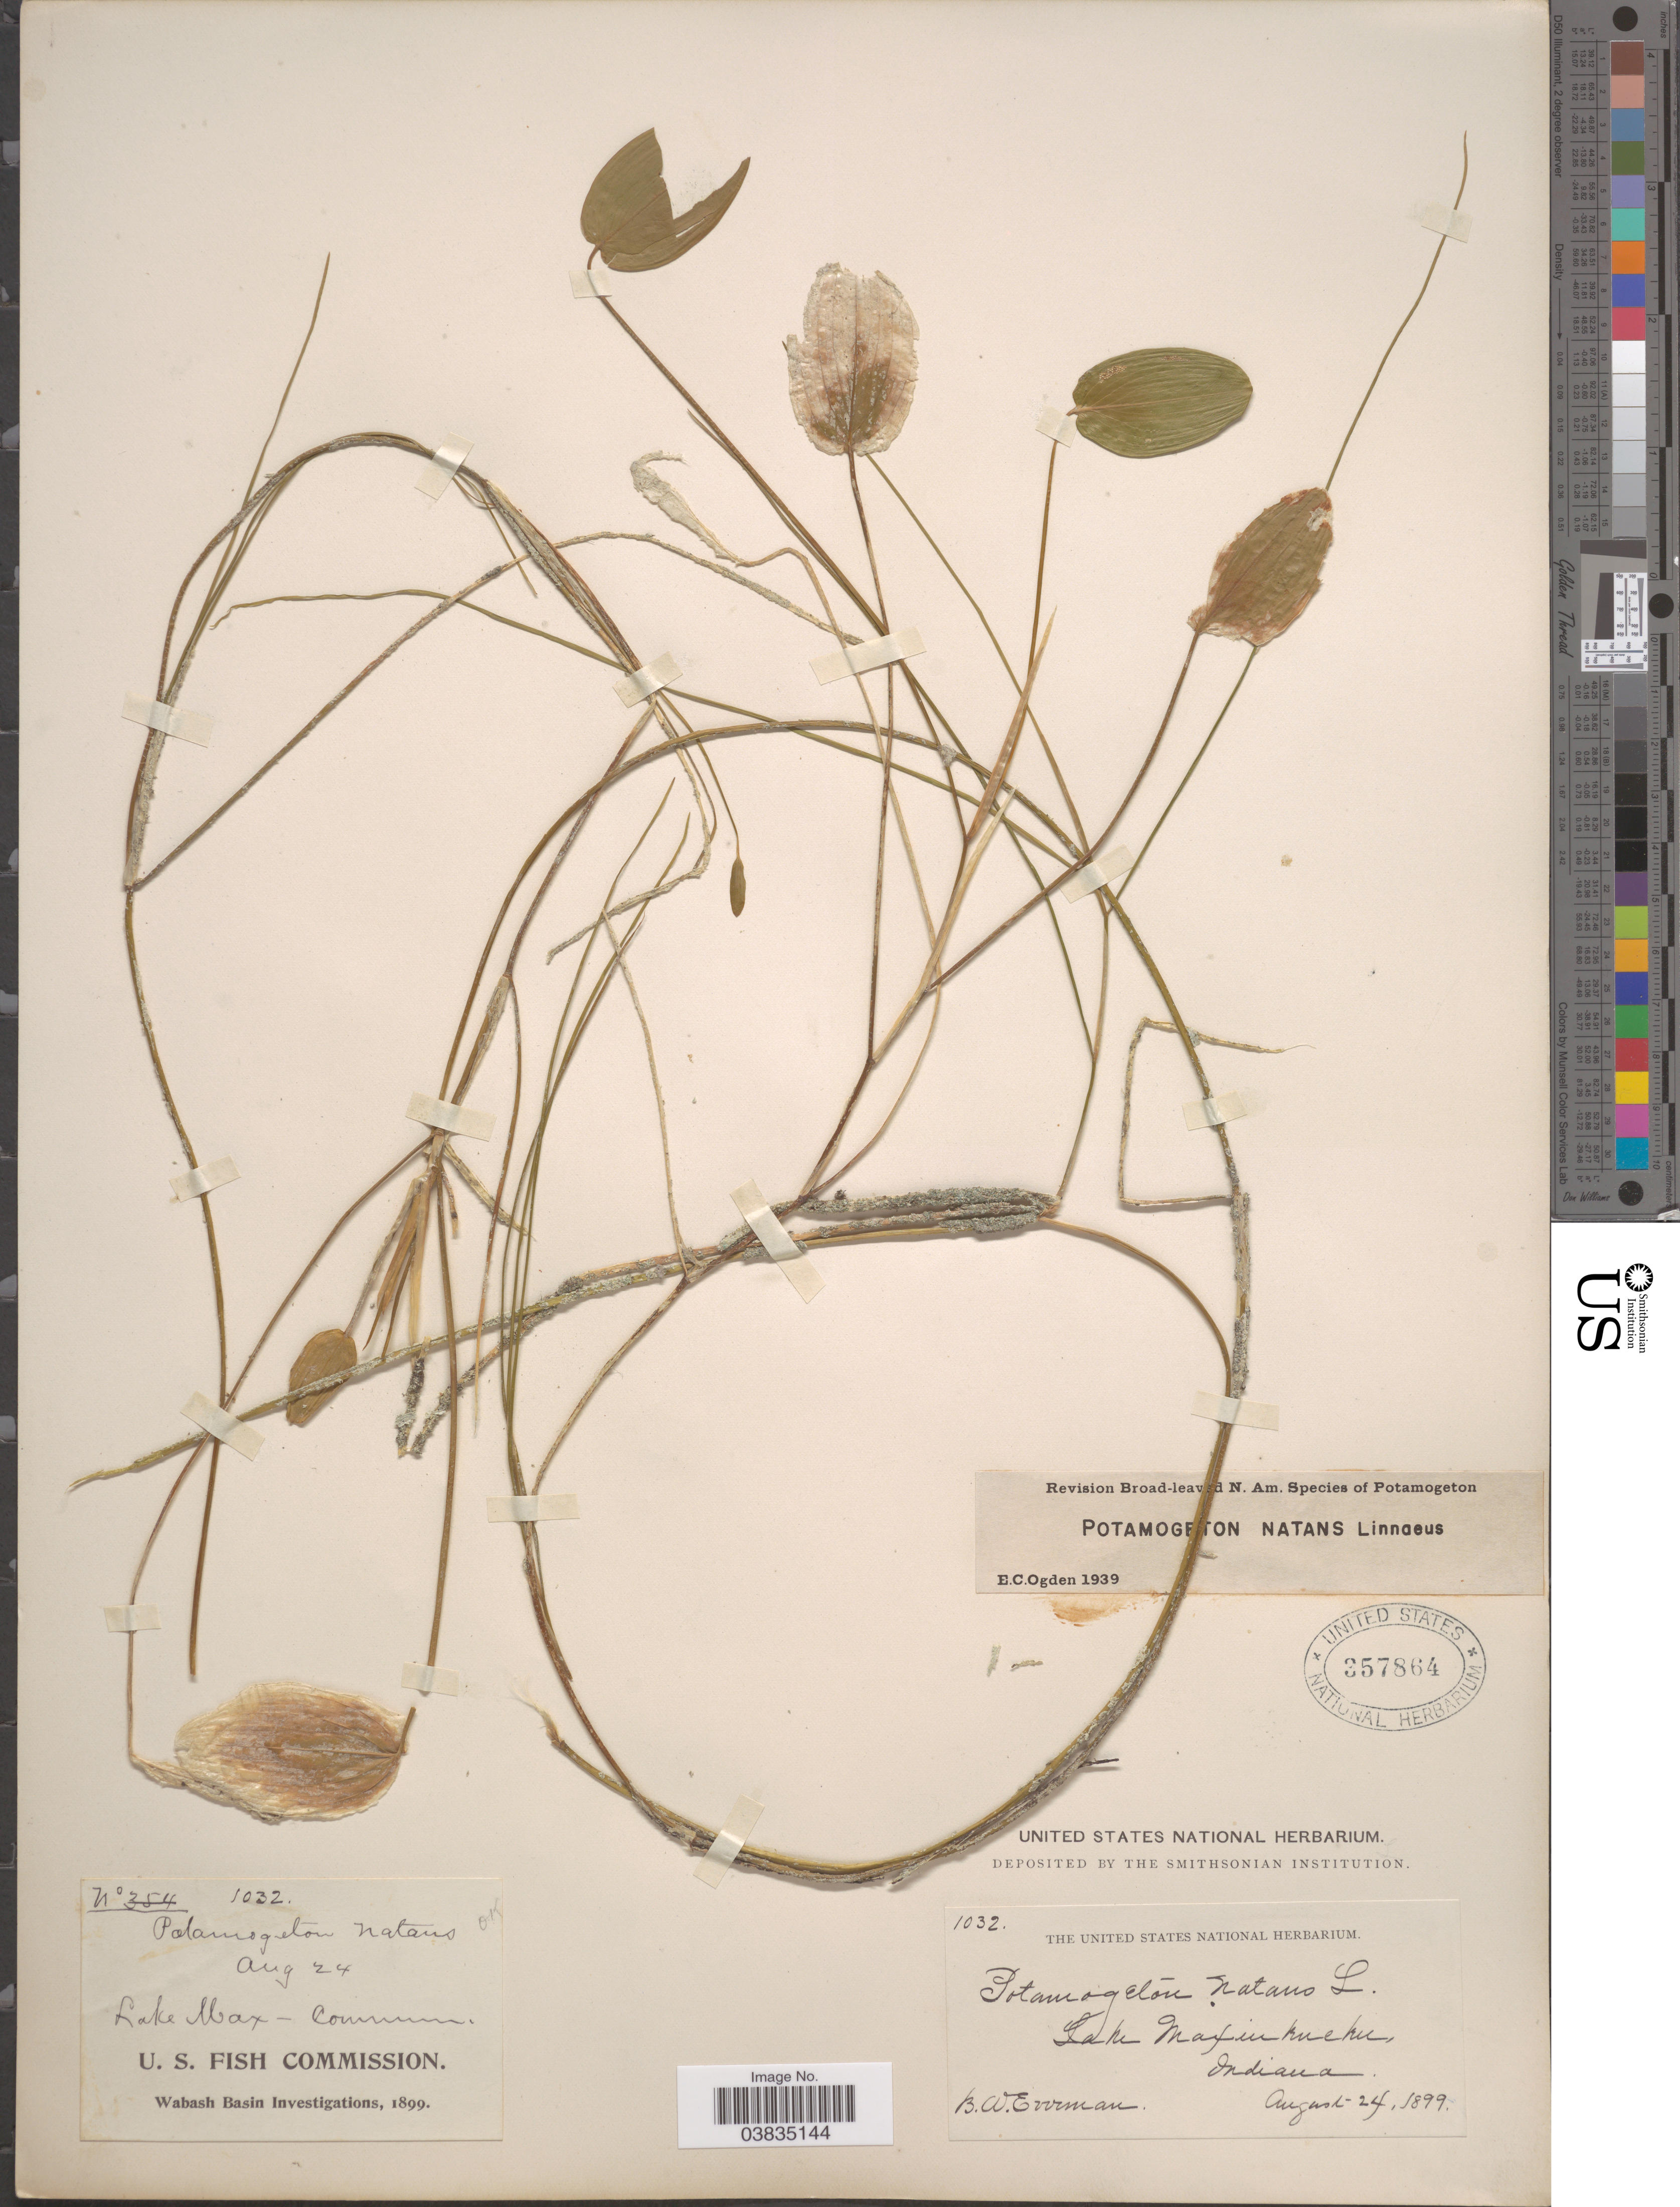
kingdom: Plantae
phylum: Tracheophyta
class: Liliopsida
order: Alismatales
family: Potamogetonaceae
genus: Potamogeton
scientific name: Potamogeton natans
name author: L.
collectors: B. W. Evermann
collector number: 1032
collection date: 1899-08-24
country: United States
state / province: Indiana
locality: Lake Maxinkuckee.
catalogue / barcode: US 357864